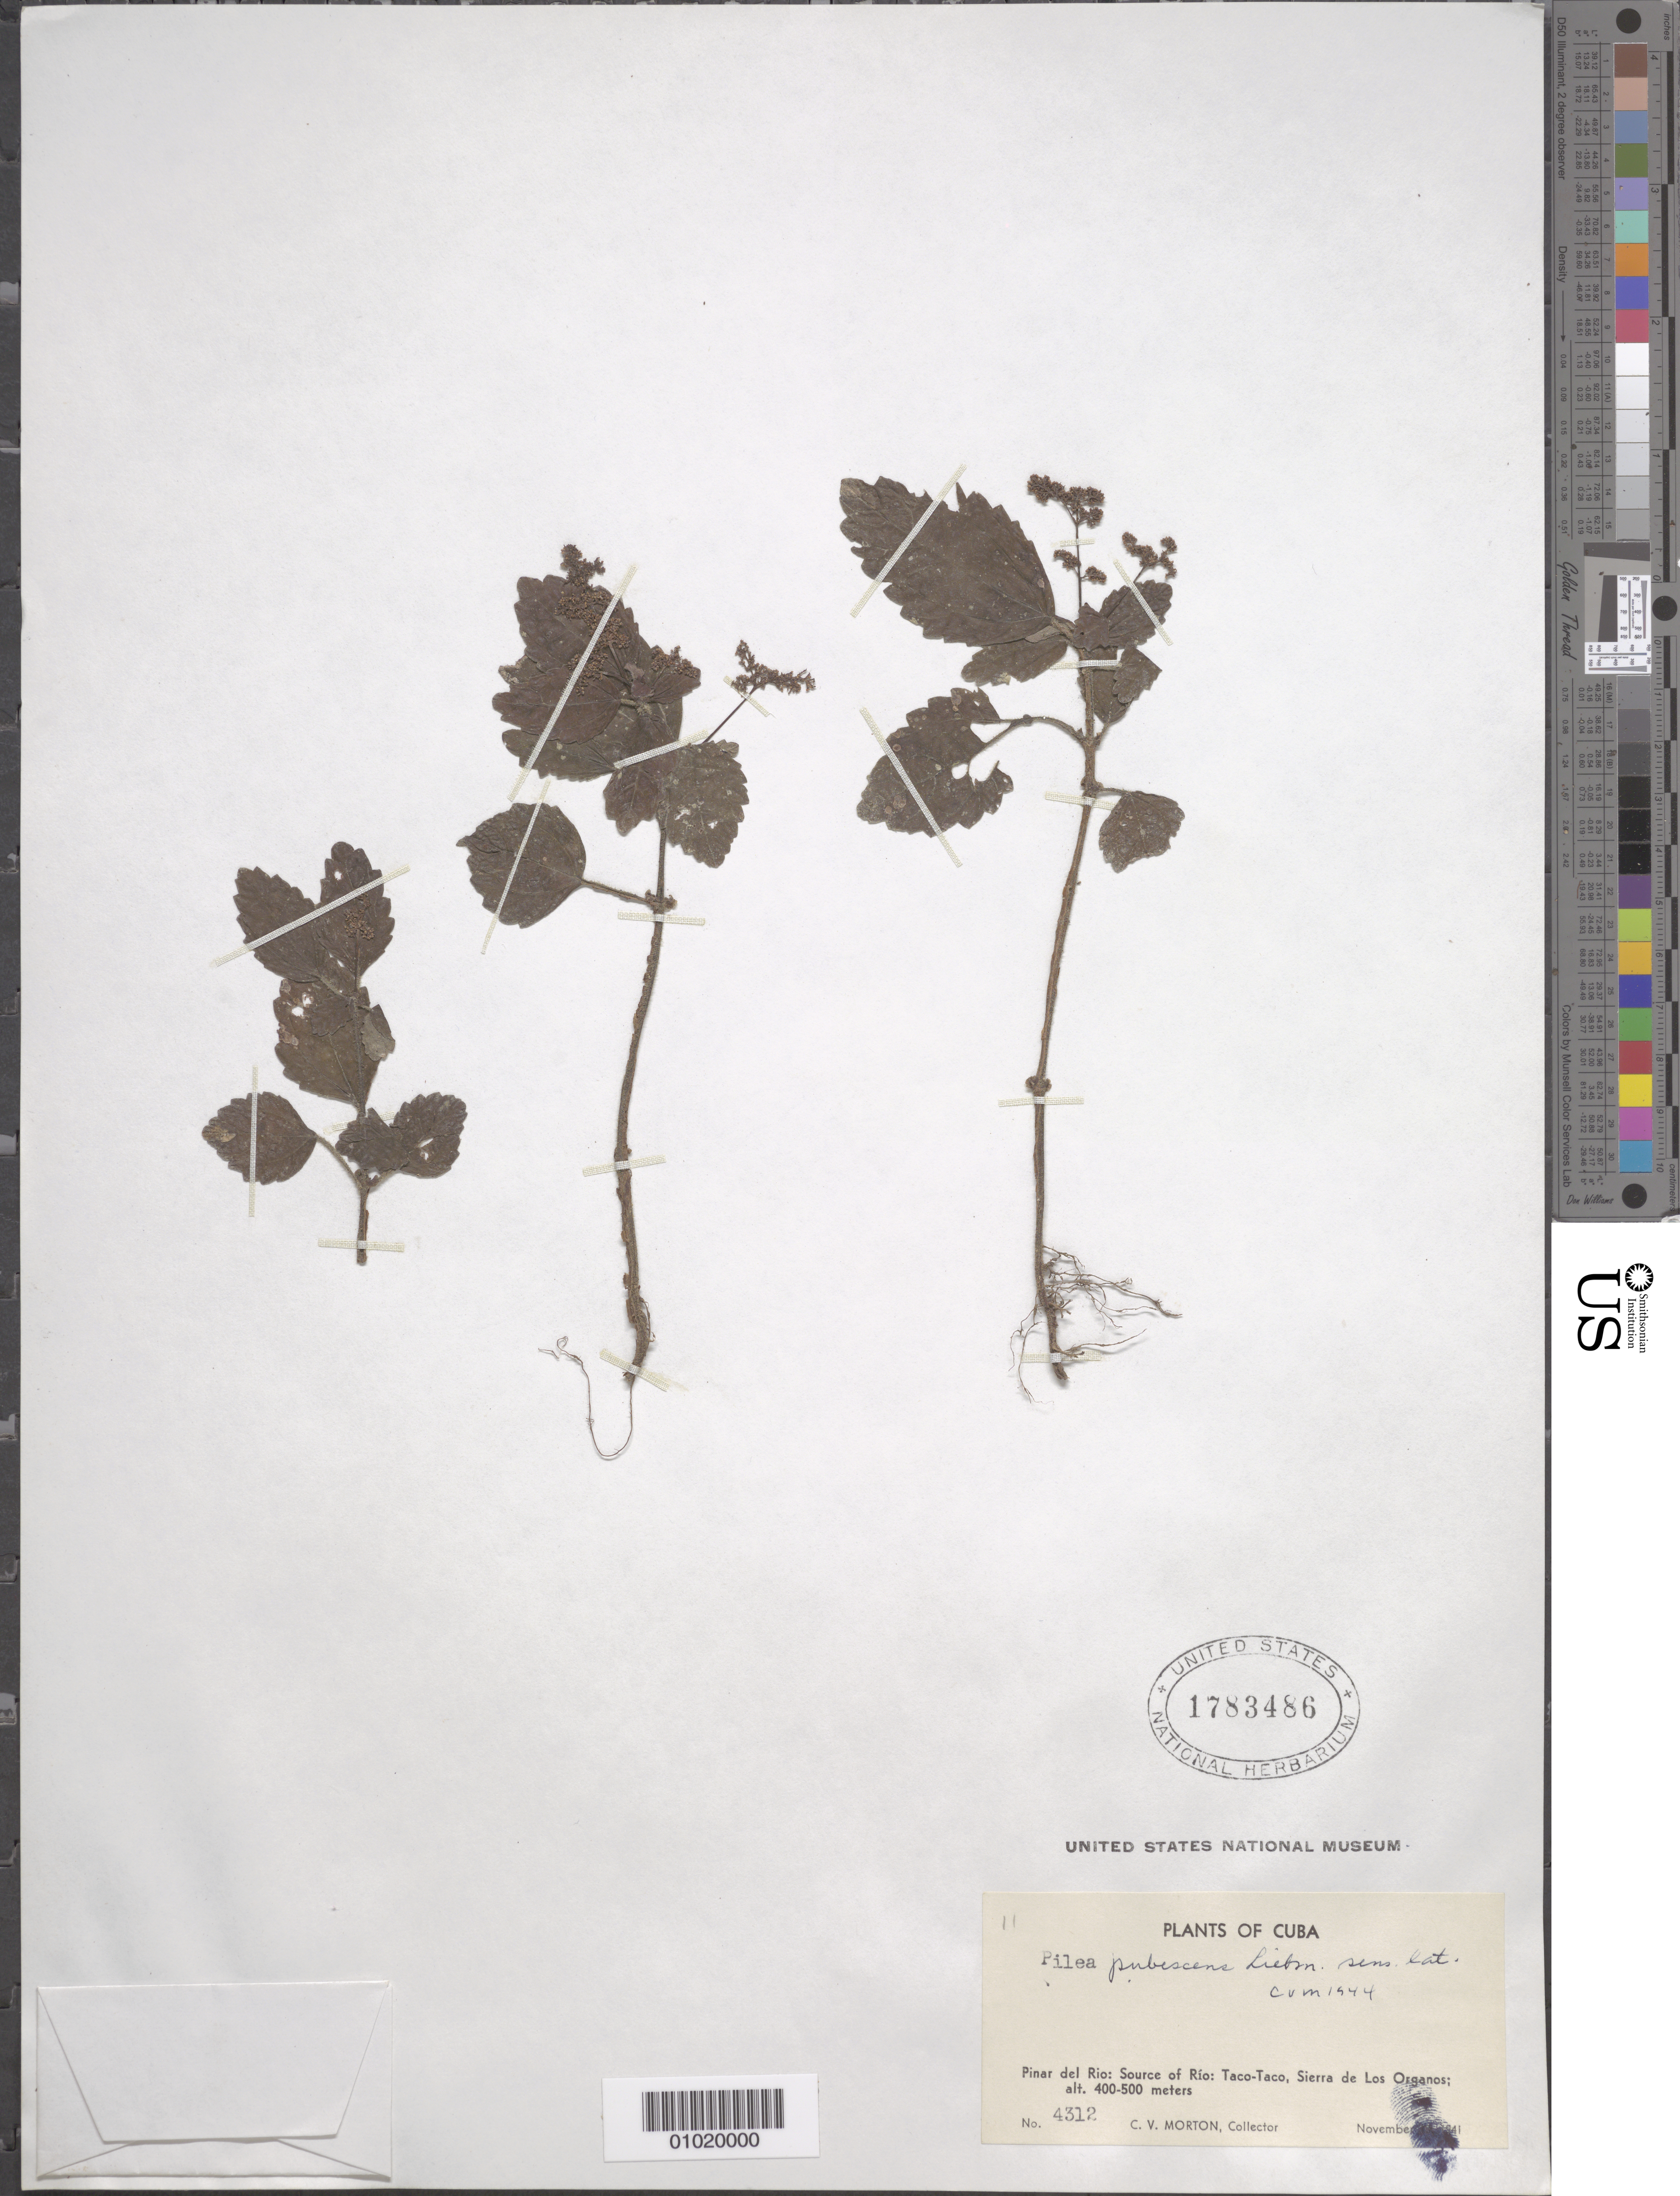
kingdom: Plantae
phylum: Tracheophyta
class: Magnoliopsida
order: Rosales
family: Urticaceae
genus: Pilea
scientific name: Pilea pubescens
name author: Liebm.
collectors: C. V. Morton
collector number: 4312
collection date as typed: Nov 1941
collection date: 1941-11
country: Cuba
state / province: Pinar del Rio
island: Cuba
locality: Source of Rio: Taco-Taco, Sierra de Los Organos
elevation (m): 400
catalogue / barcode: US 1783486